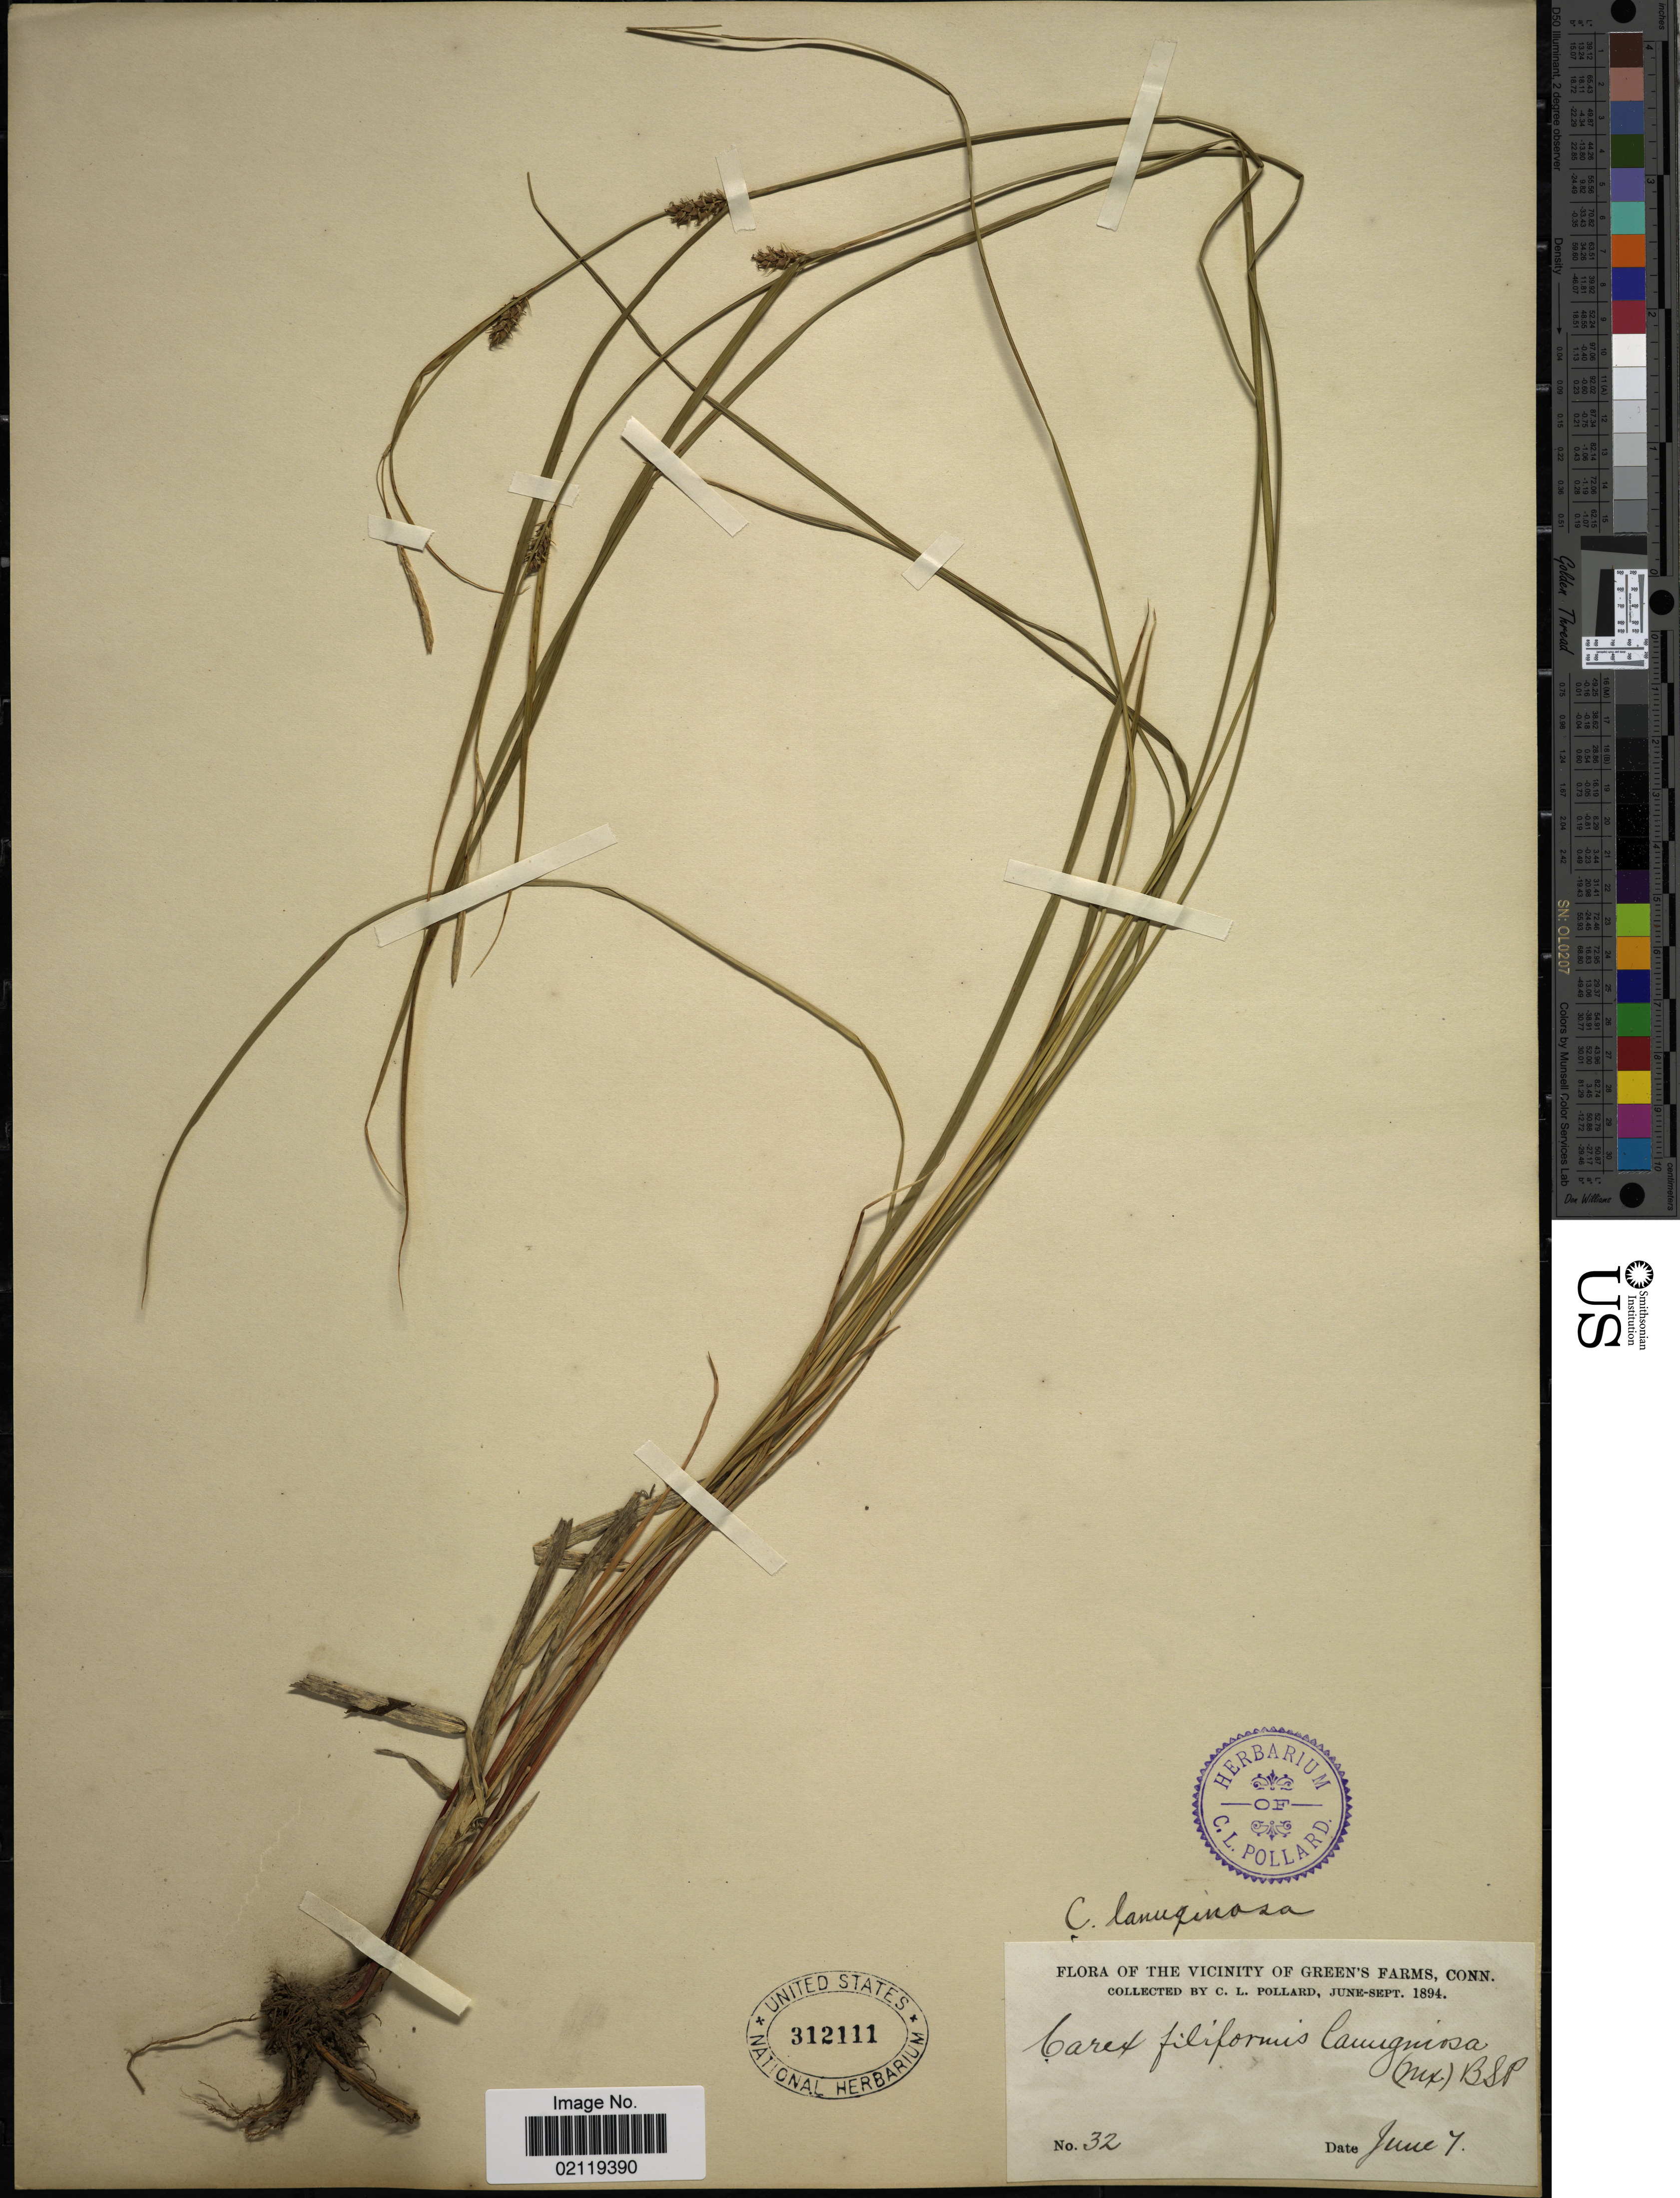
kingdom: Plantae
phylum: Tracheophyta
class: Liliopsida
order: Poales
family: Cyperaceae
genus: Carex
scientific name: Carex pellita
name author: Muhl. ex Willd.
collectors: C. L. Pollard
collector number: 32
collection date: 1894-06-07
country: United States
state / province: Connecticut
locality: Vicinity of Green's Farms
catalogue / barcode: US 312111